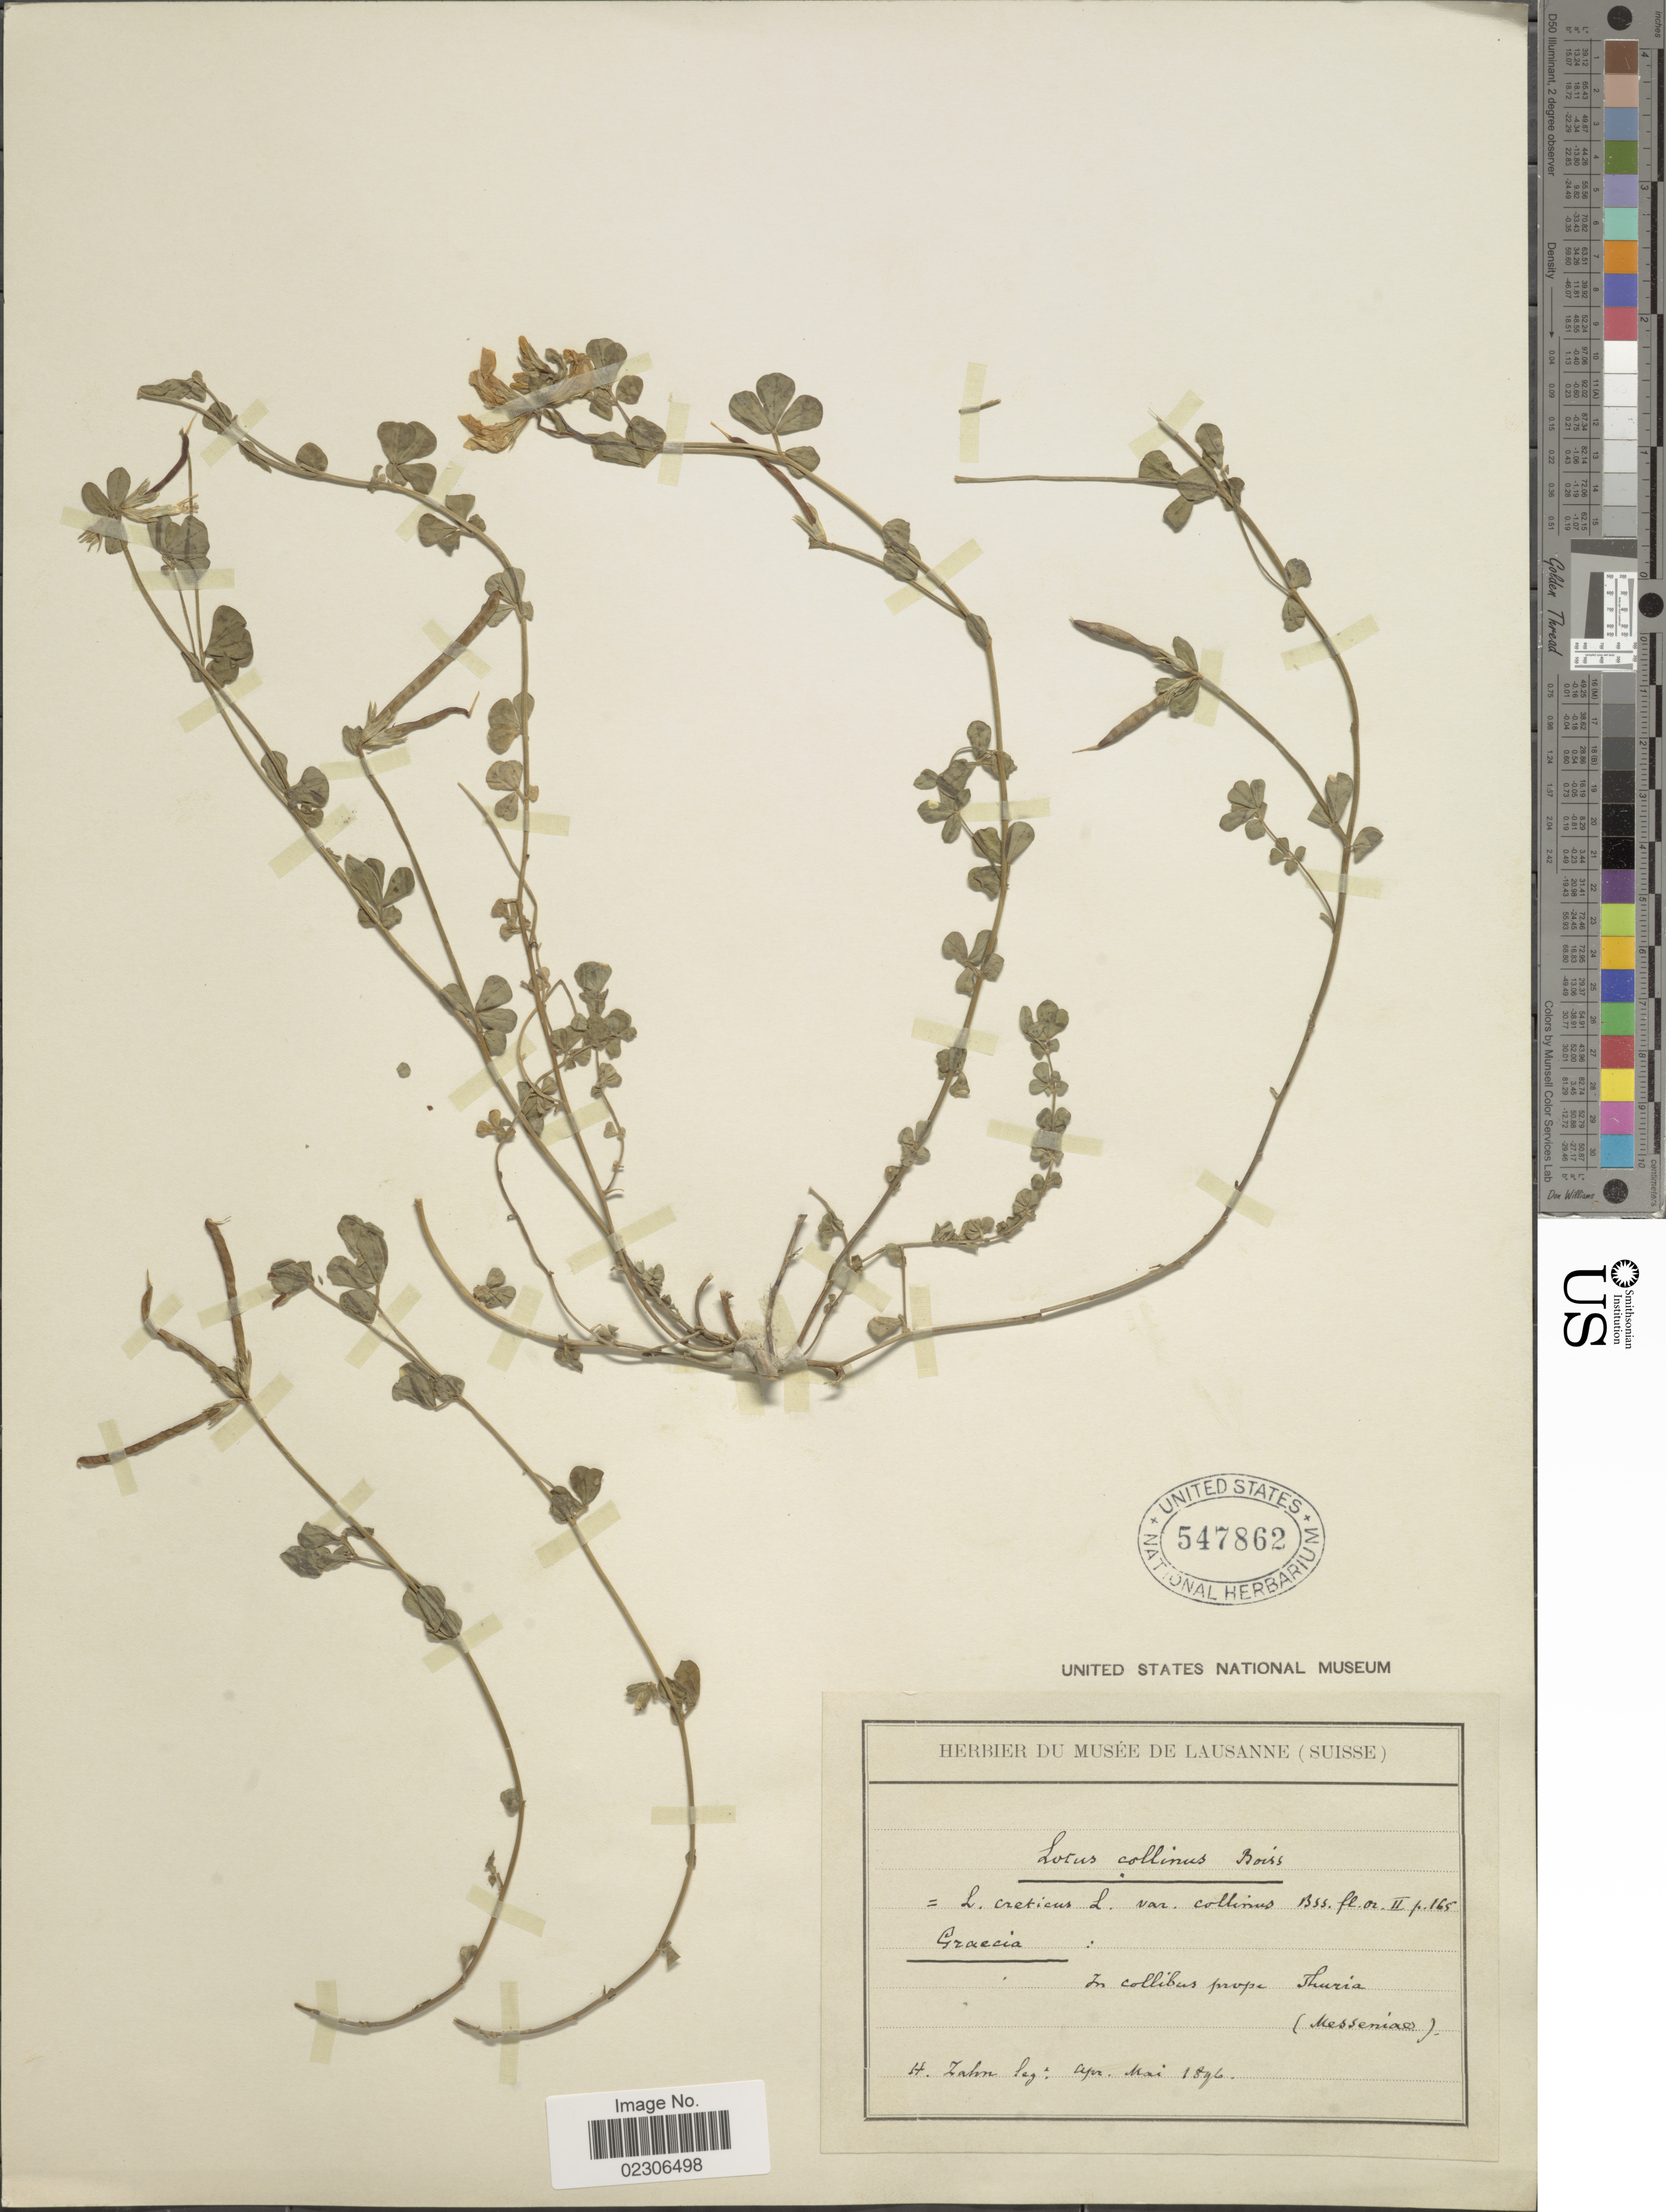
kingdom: Plantae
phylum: Tracheophyta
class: Magnoliopsida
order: Fabales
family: Fabaceae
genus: Lotus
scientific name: Lotus collinus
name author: (Boiss.) Heldr.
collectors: H. Zahn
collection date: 1896-04/1896-05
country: Greece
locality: In collibus prope Thursia (Messenia)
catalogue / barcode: US 547862